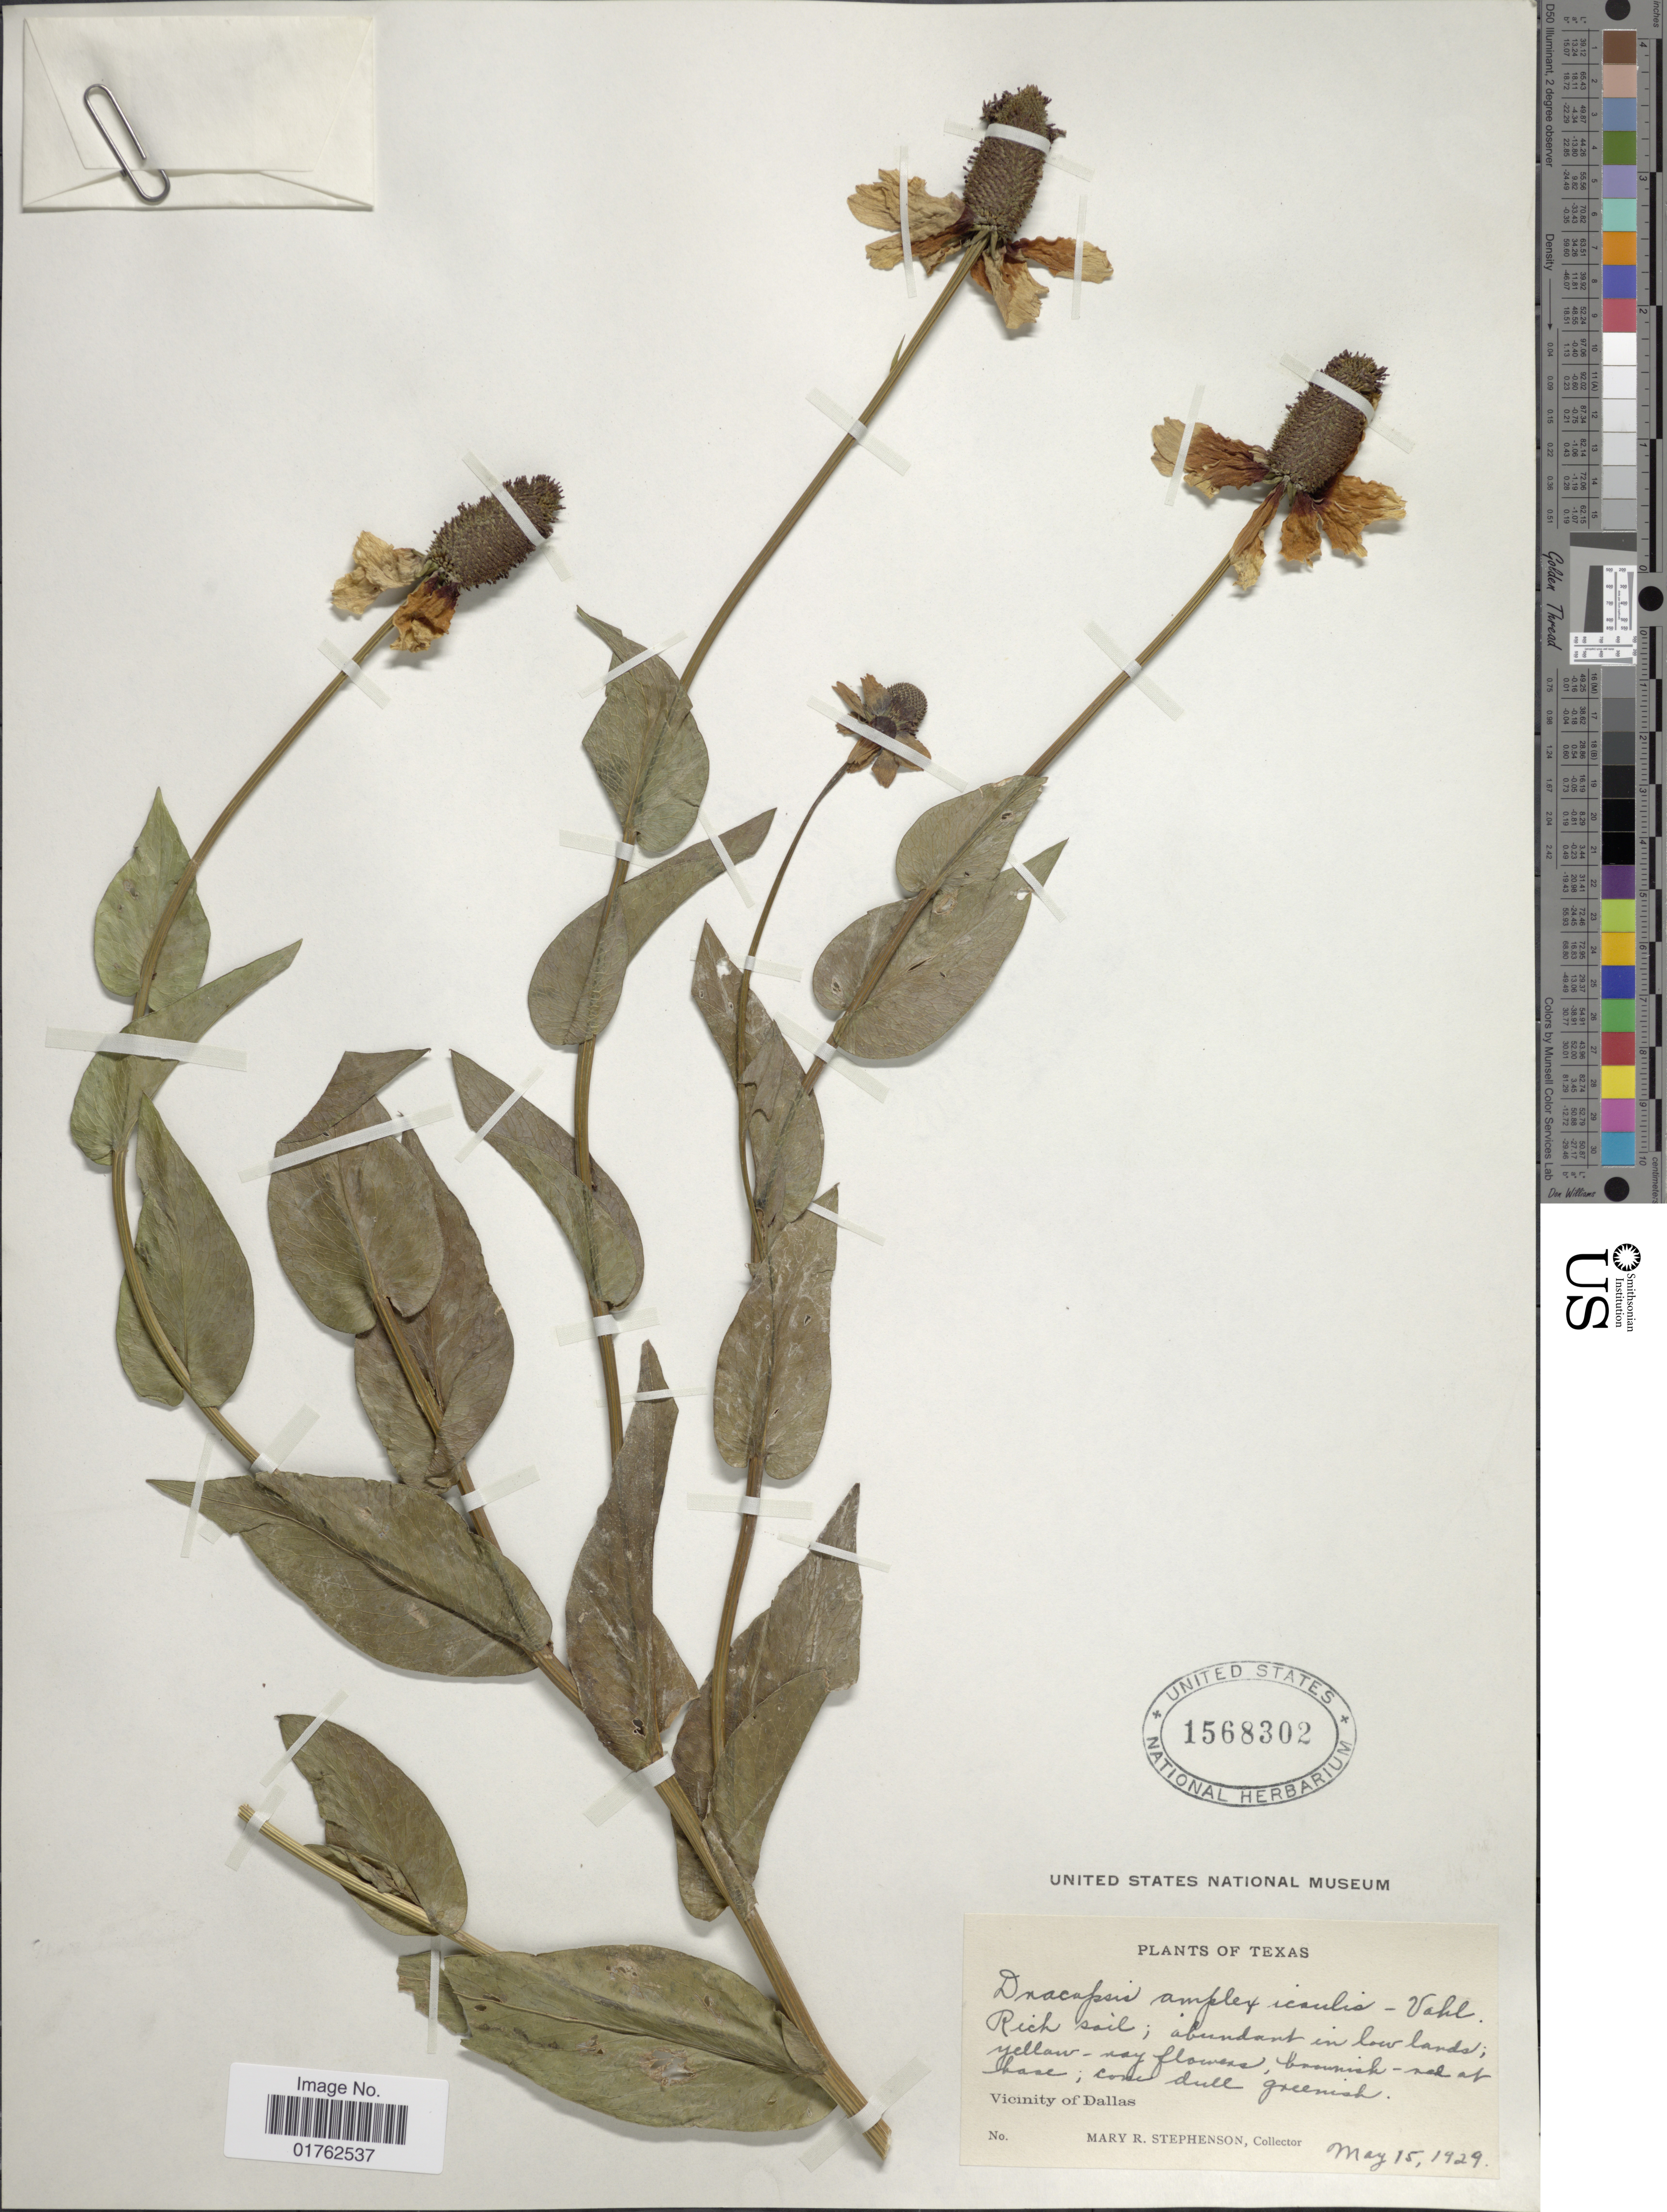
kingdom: Plantae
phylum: Tracheophyta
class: Magnoliopsida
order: Asterales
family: Asteraceae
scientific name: Dracopis amplexicaulis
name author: (Vahl) Cass.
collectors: M. Stephenson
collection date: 1929-05-15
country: United States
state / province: Texas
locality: Vicinity of Dallas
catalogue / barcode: US 1568302